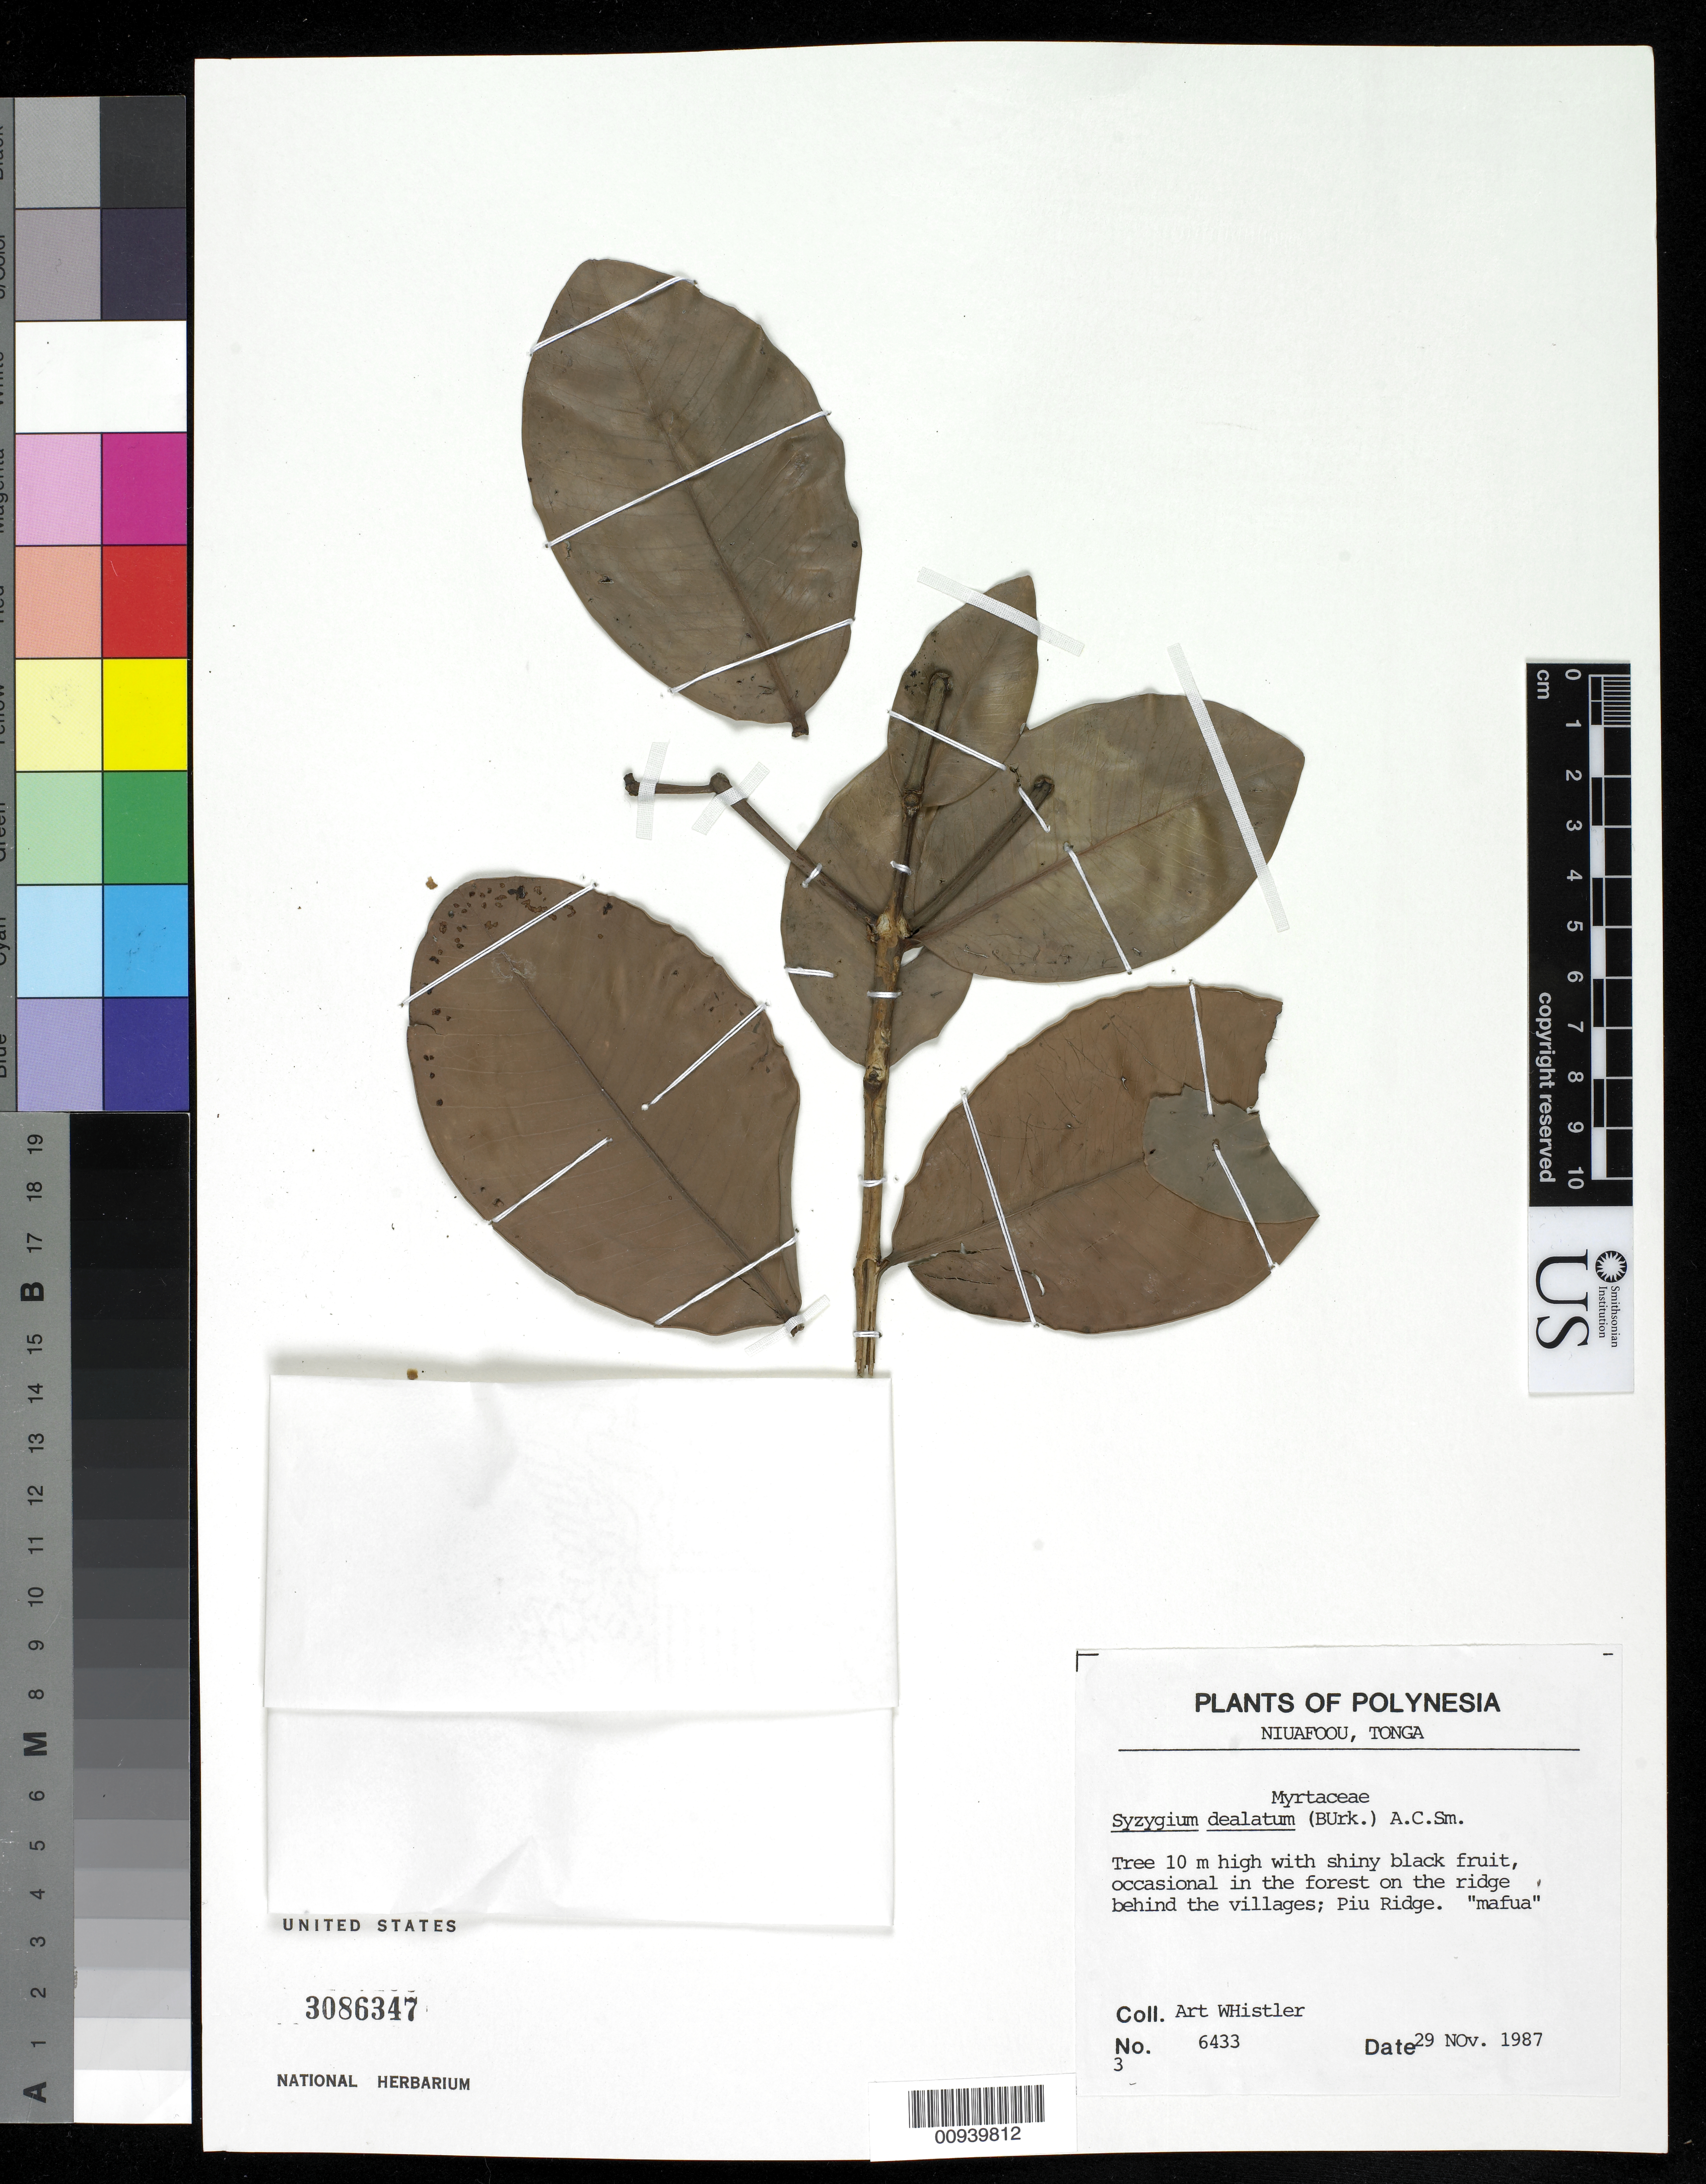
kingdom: Plantae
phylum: Tracheophyta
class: Magnoliopsida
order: Myrtales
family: Myrtaceae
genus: Syzygium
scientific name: Syzygium dealbatum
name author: (Burkhill) A.C. Sm.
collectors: A. Whistler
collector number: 6433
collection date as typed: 29 Nov 1987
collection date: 1987-11-29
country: Tonga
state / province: Tonga Outlier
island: Niuafo'ou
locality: Piu Ridge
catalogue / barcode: US 3086347